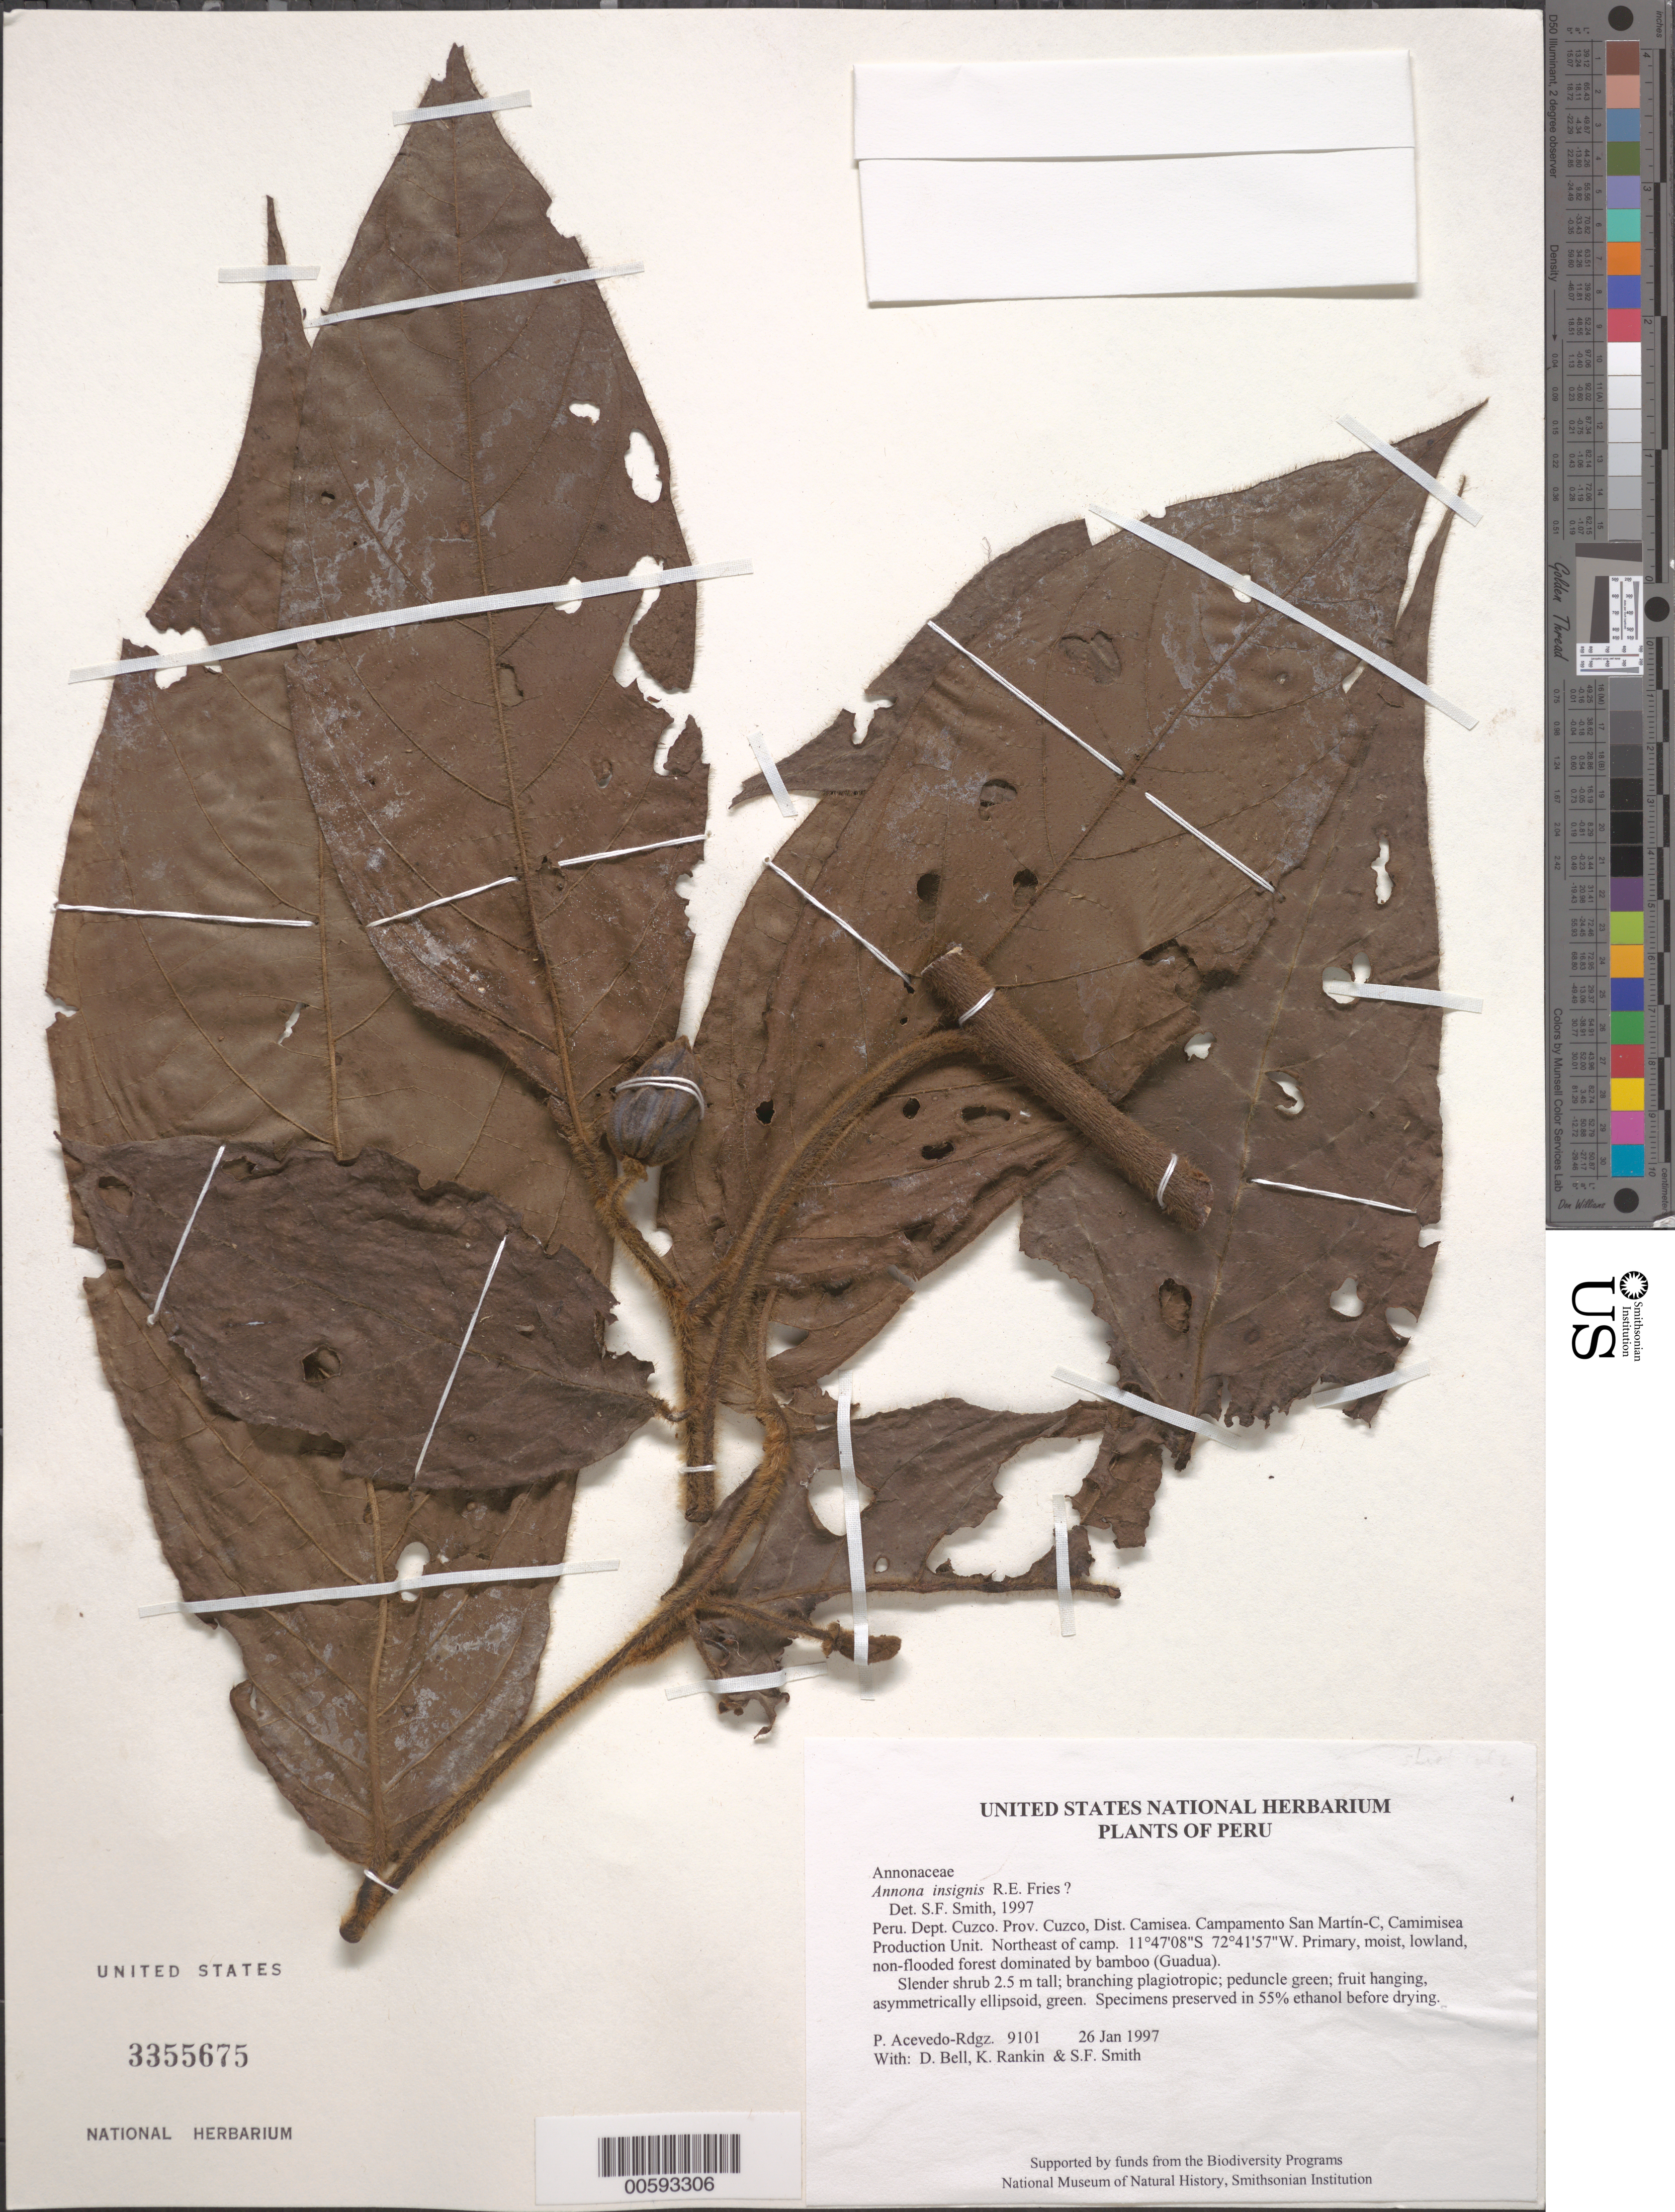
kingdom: Plantae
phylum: Tracheophyta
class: Magnoliopsida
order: Magnoliales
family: Annonaceae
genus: Annona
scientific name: Annona insignis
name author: R.E. Fr.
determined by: Smith, Stephen F., (US), NMNH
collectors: P. Acevedo-Rodr., D. A. Bell, K. B. Rankin & S.F. Smith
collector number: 9101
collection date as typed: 26 Jan 1997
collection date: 1997-01-26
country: Peru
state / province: Cusco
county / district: Cusco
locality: Districto Camisea, Campamento San Martín-C, Camimisea Production Unit. Northeast of camp.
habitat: Primary, moist, lowland, non-flooded forest dominated by bamboo (Guadua).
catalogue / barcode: US 3355675